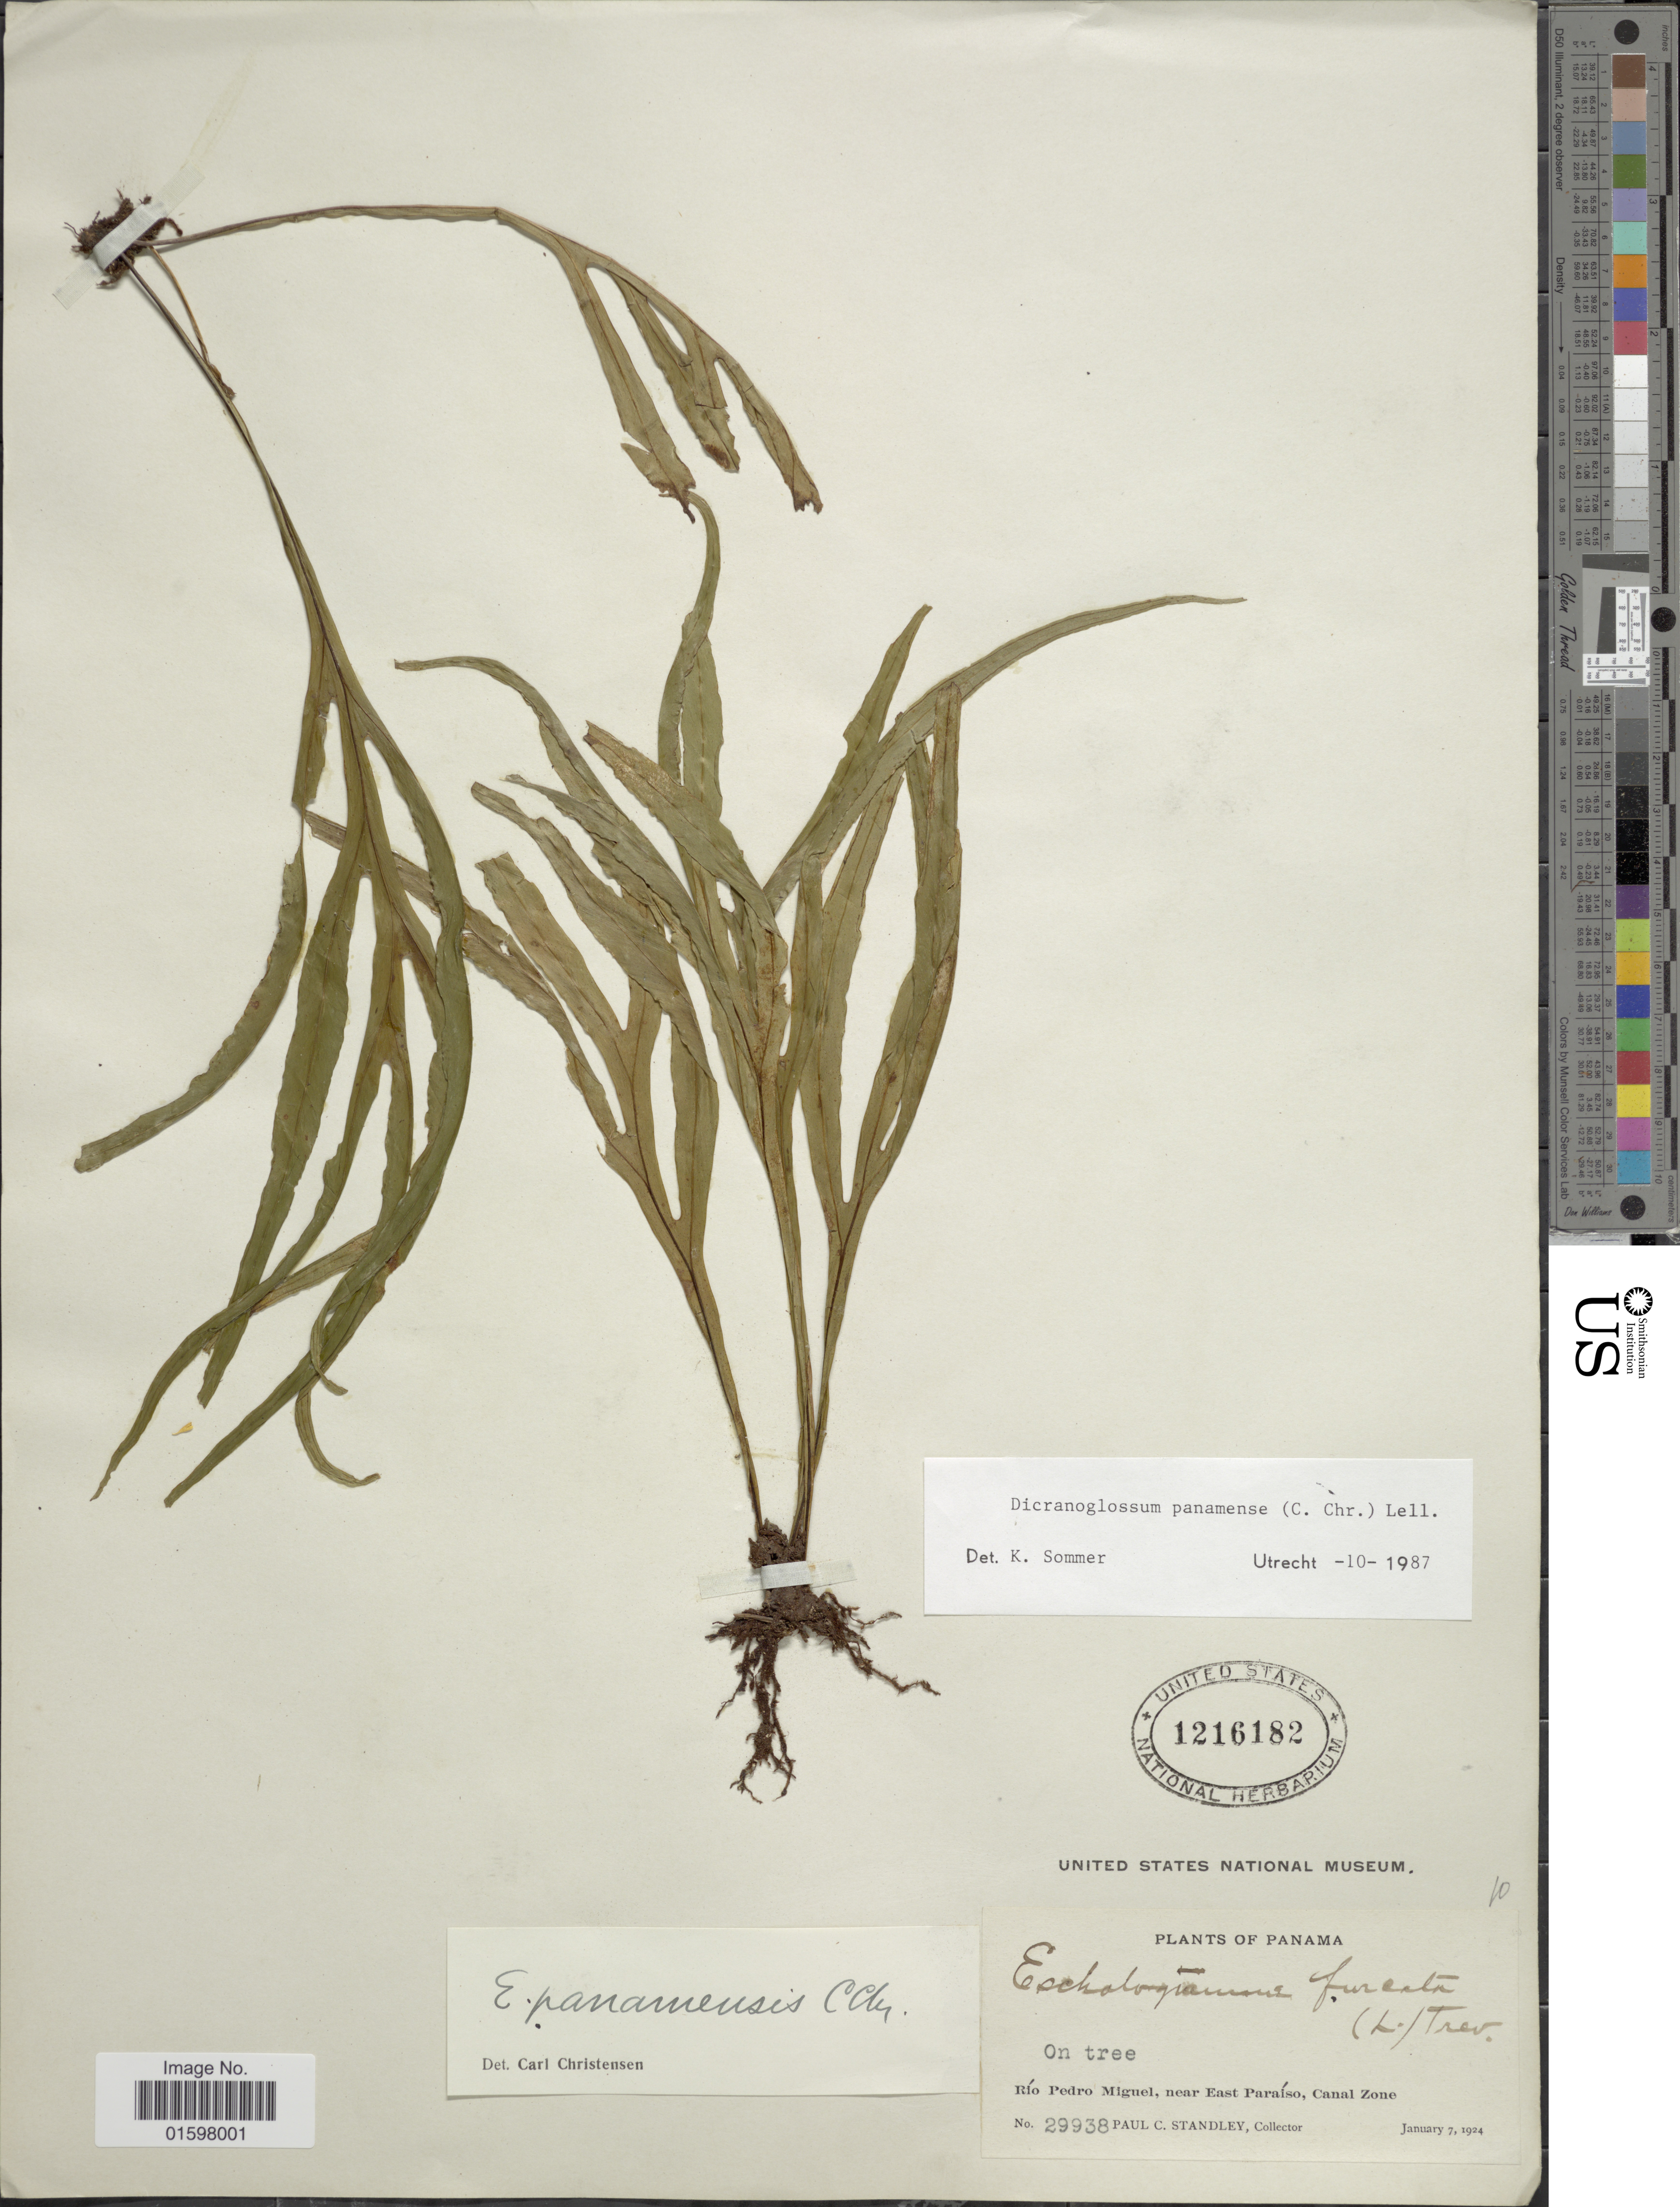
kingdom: Plantae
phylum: Tracheophyta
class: Polypodiopsida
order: Polypodiales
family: Polypodiaceae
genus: Pleopeltis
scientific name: Pleopeltis panamensis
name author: (Weath.) Pic. Serm.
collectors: P. C. Standley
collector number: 29938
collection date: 1924-01-07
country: Panama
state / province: Colón / Panamá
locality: Río Pedro Miguel, near East Paraíso, Canal Zone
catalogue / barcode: US 1216182